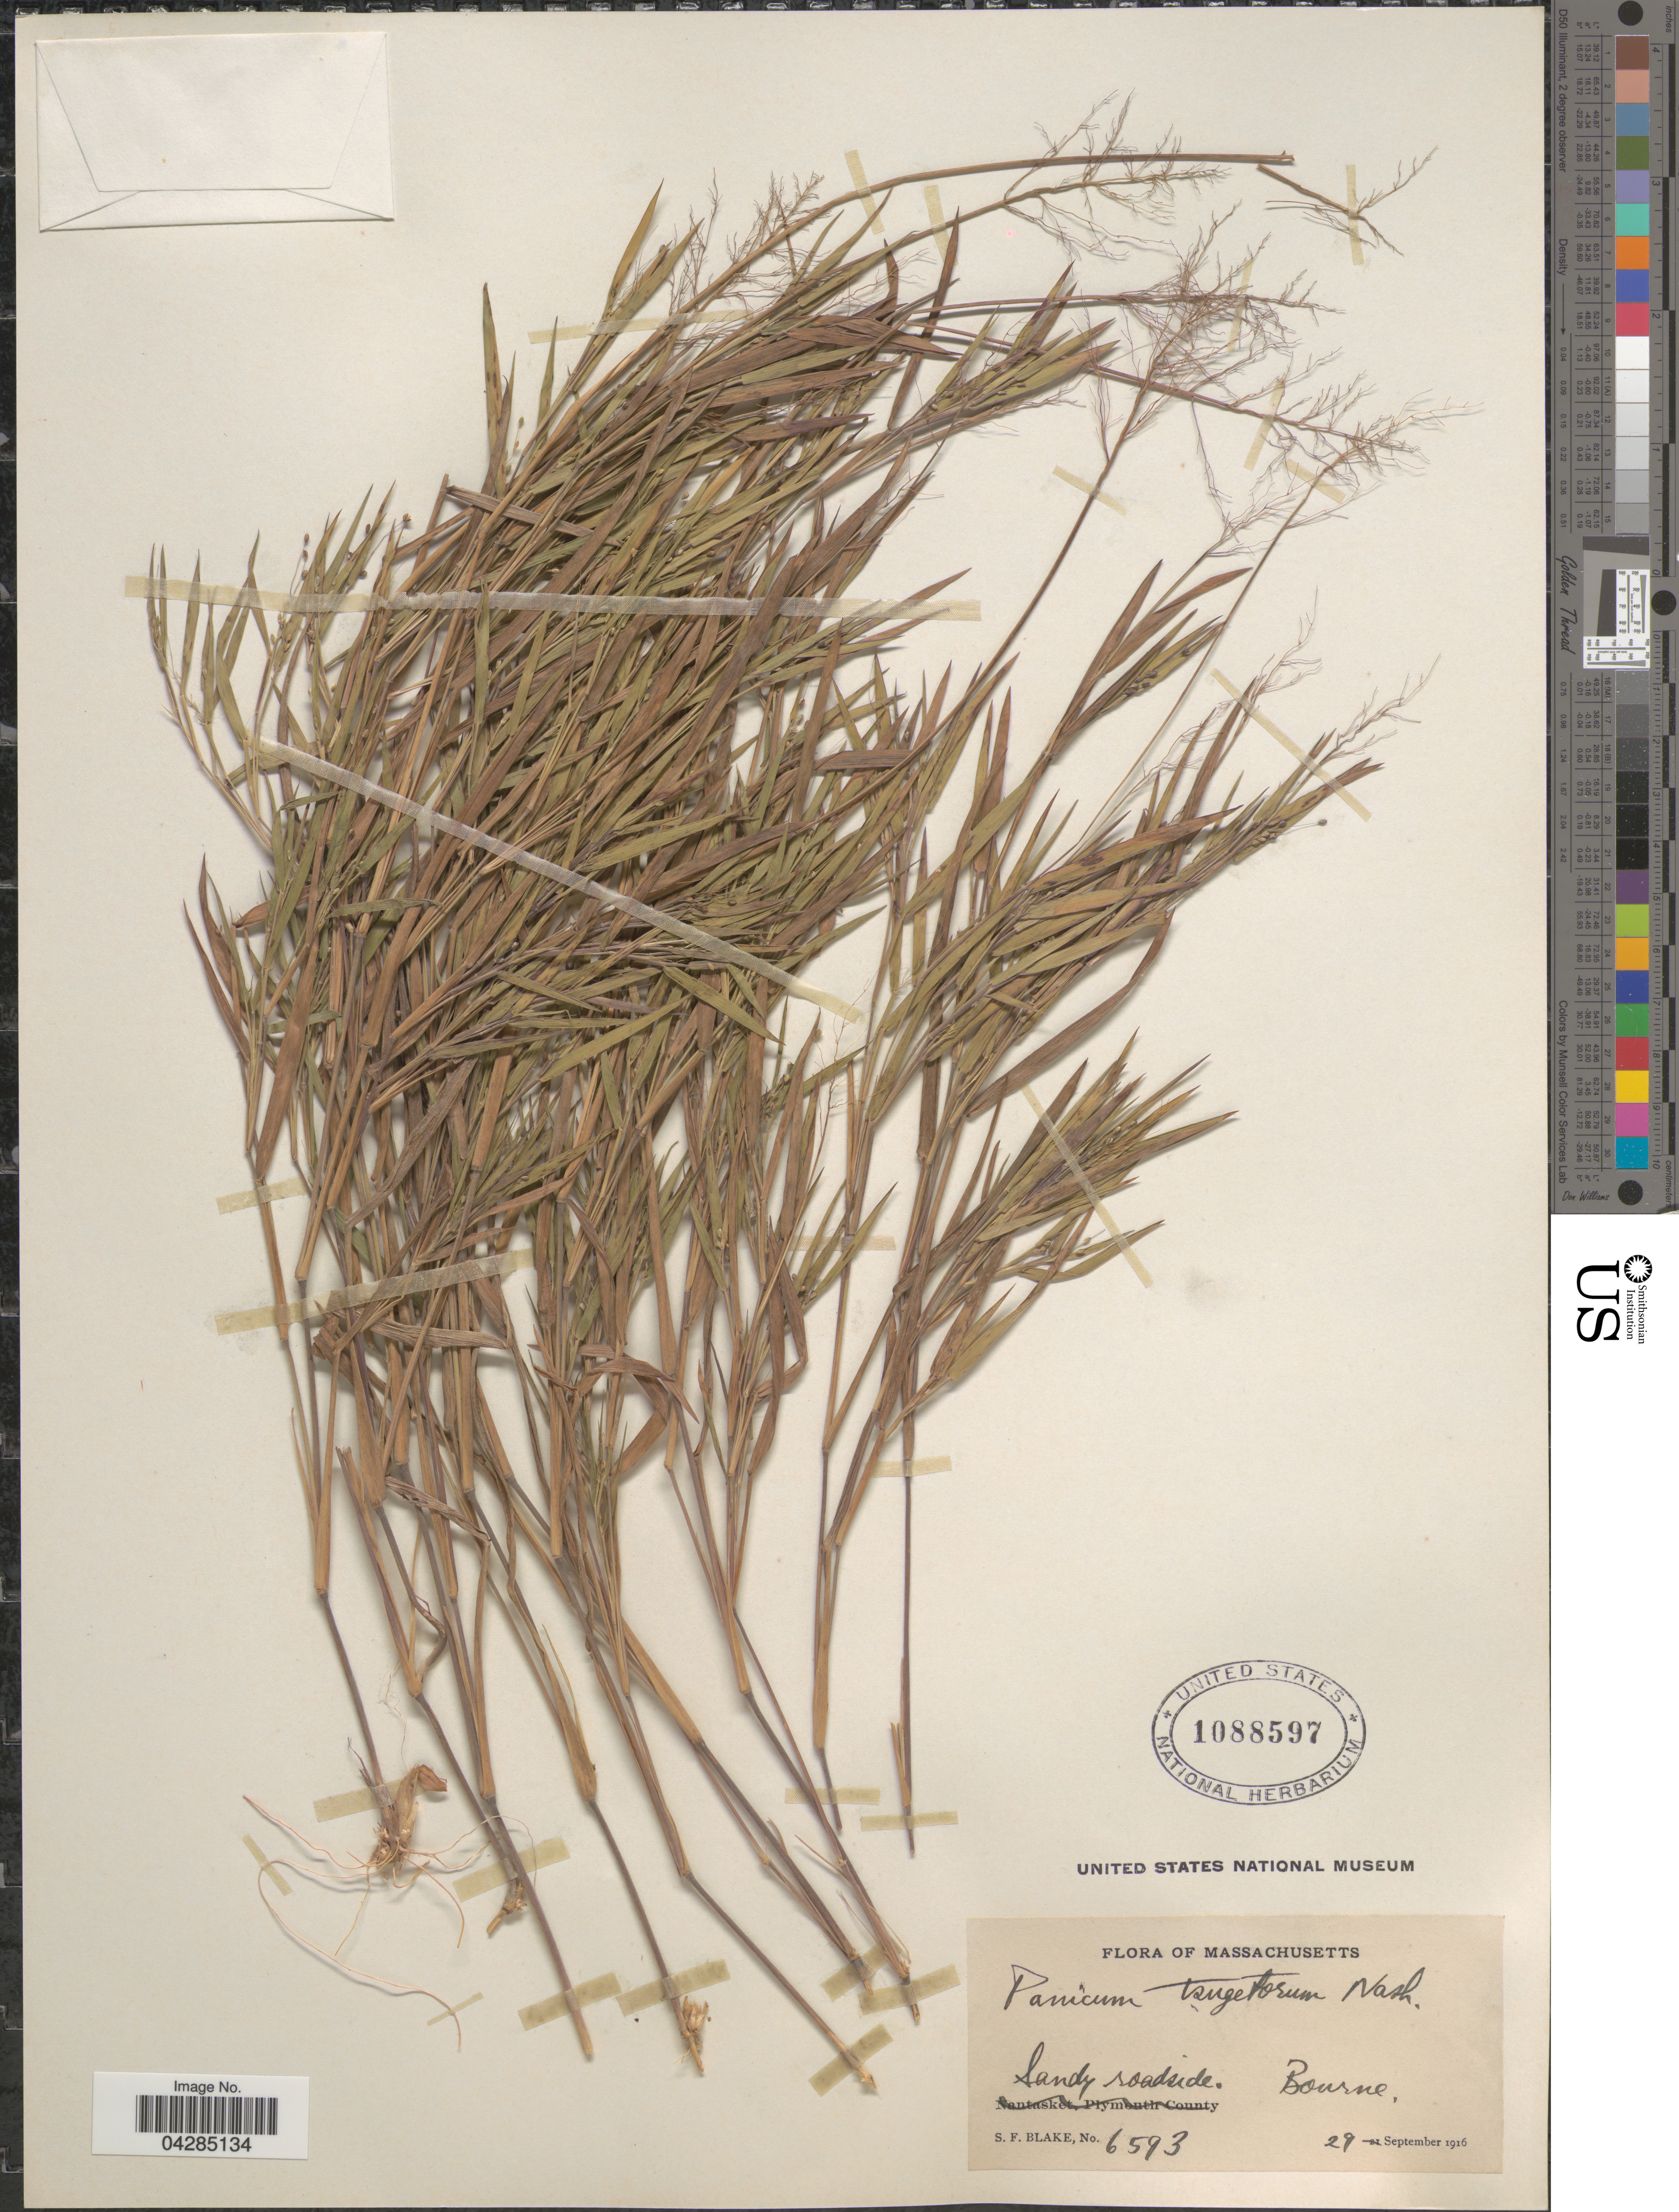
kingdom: Plantae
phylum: Tracheophyta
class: Liliopsida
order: Poales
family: Poaceae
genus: Dichanthelium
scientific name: Dichanthelium portoricense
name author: (Desv. ex Ham.) B.F. Hansen & Wunderlin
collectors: S. Blake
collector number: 6593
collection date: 1916-09-29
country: United States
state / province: Massachusetts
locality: Sandy roadside. Bourne.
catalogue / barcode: US 1088597